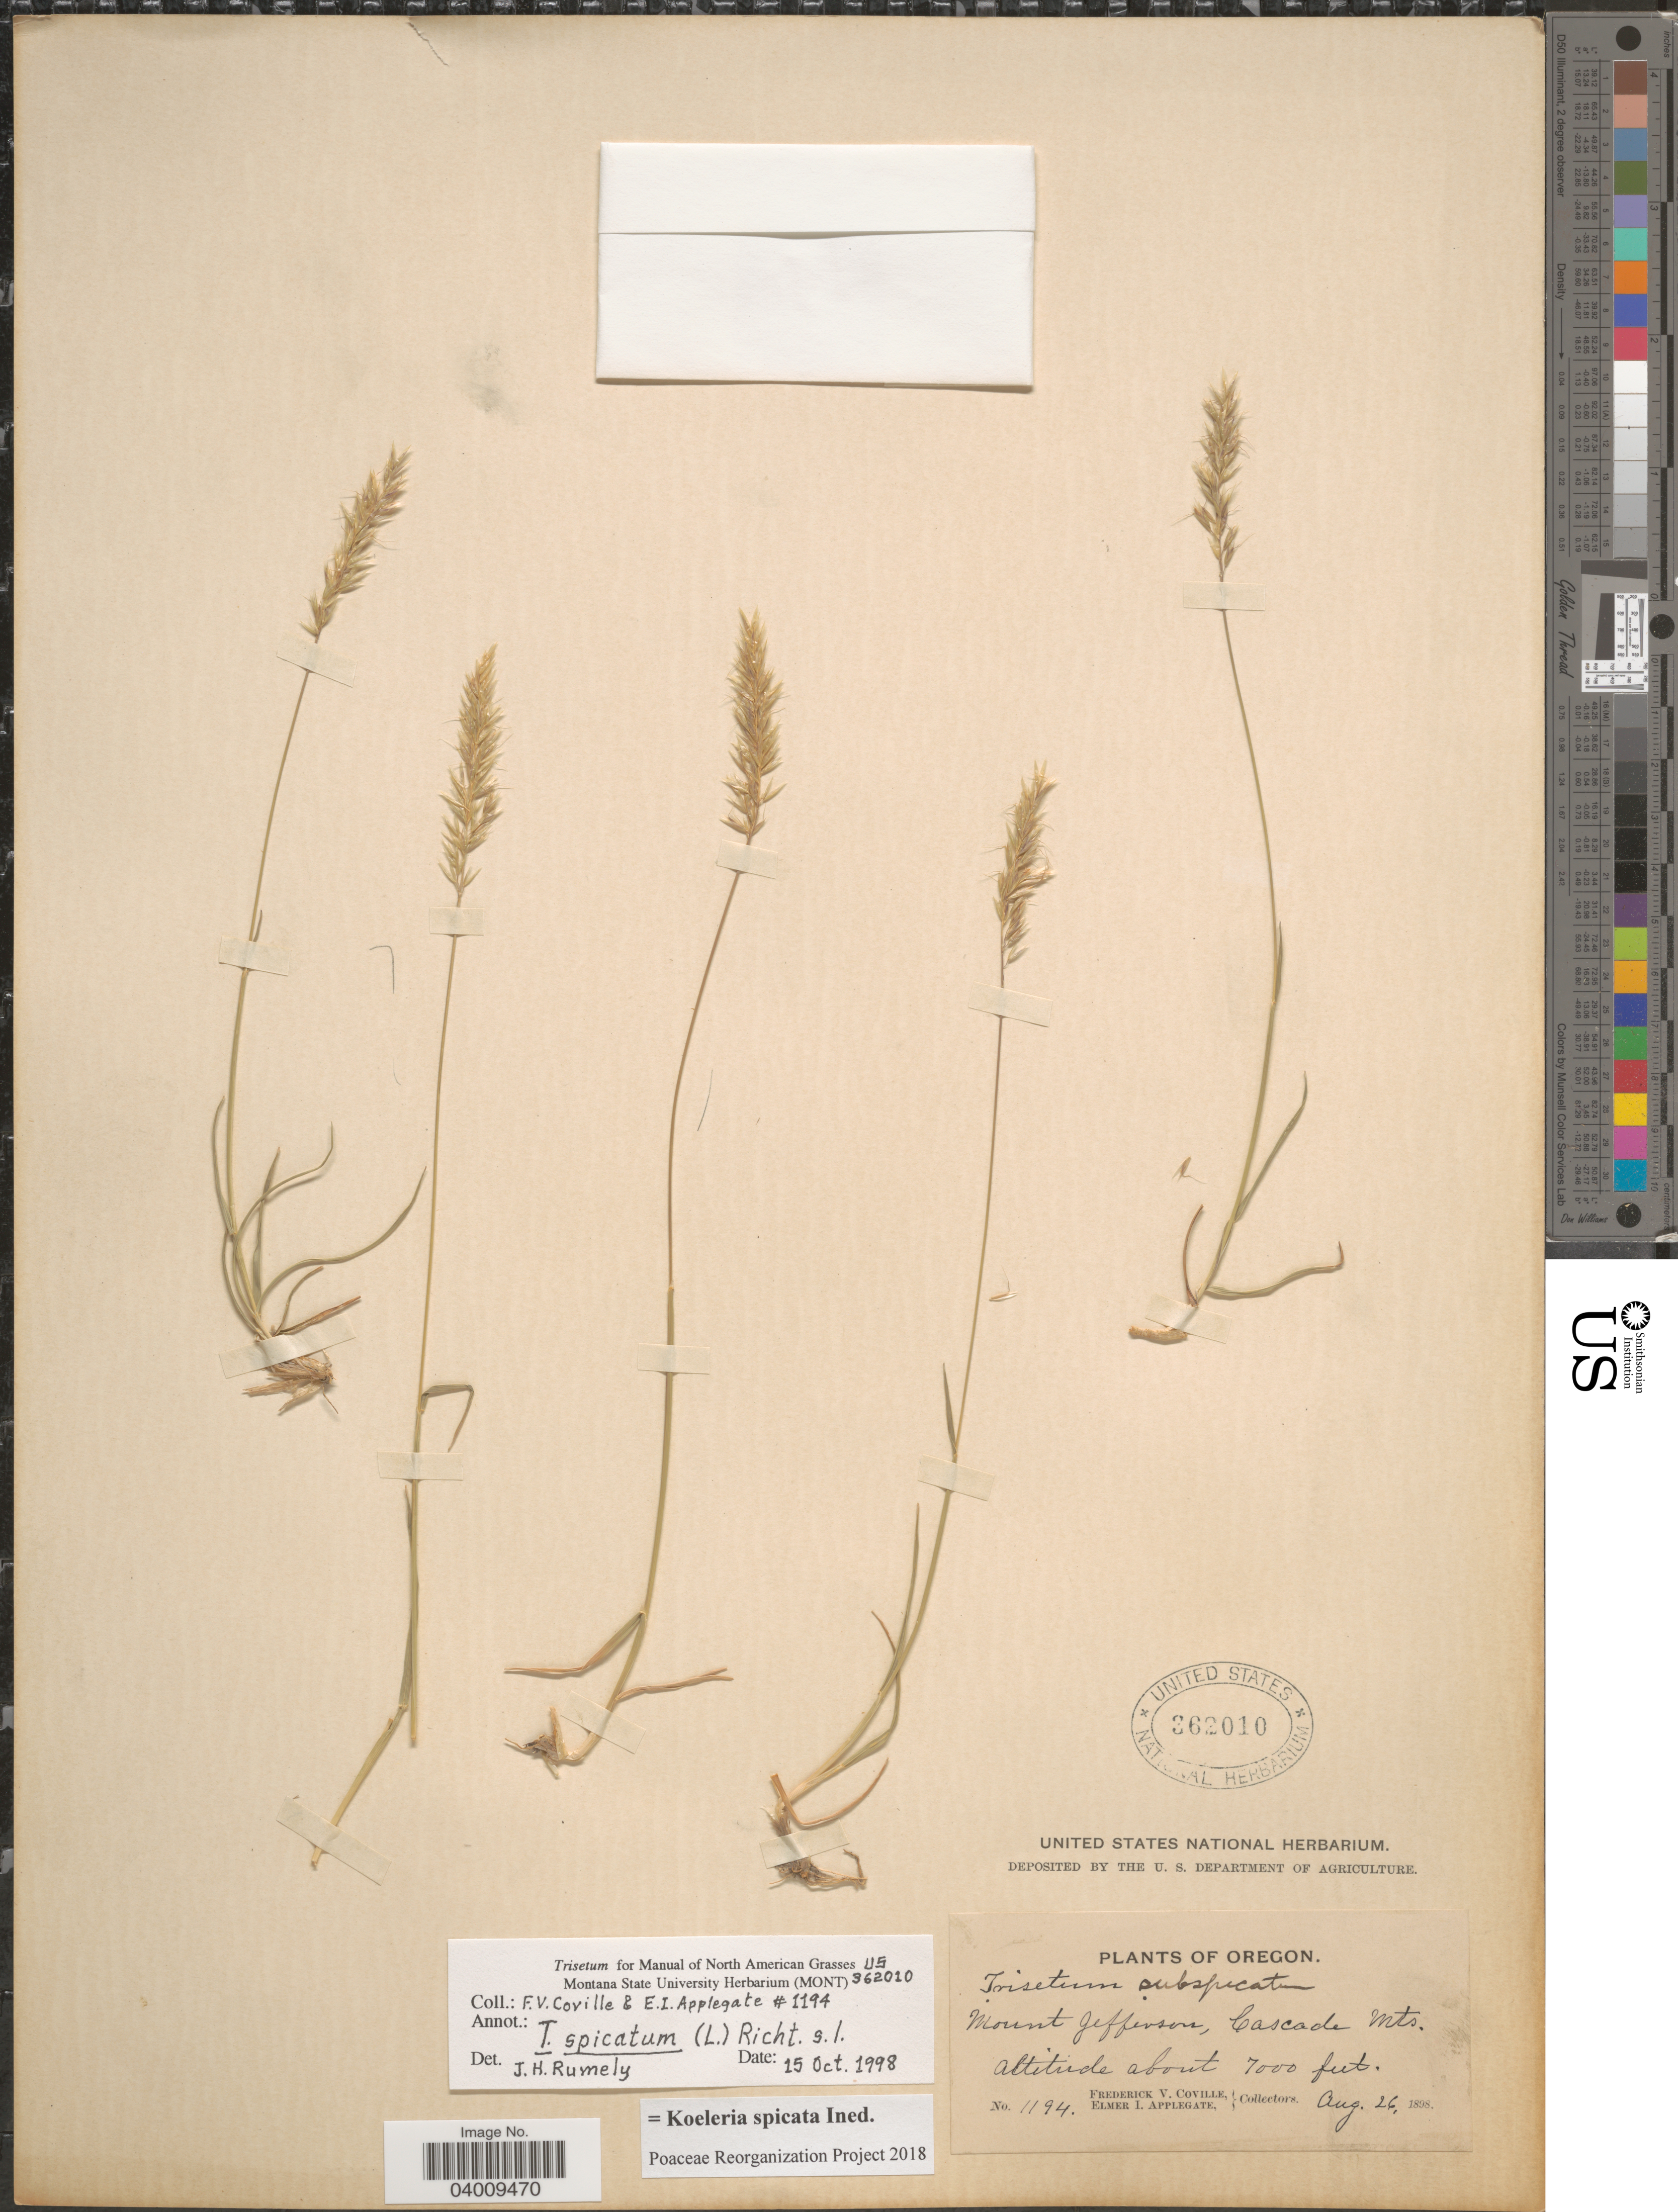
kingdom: Plantae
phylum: Tracheophyta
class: Liliopsida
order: Poales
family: Poaceae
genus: Koeleria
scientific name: Koeleria spicata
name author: (L.) Barberá et al.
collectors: F. V. Coville & E. I. Applegate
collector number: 1194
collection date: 1898-08-26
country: United States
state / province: Oregon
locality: Mount Jefferson, Cascade Mts.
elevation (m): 2134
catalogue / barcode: US 362010